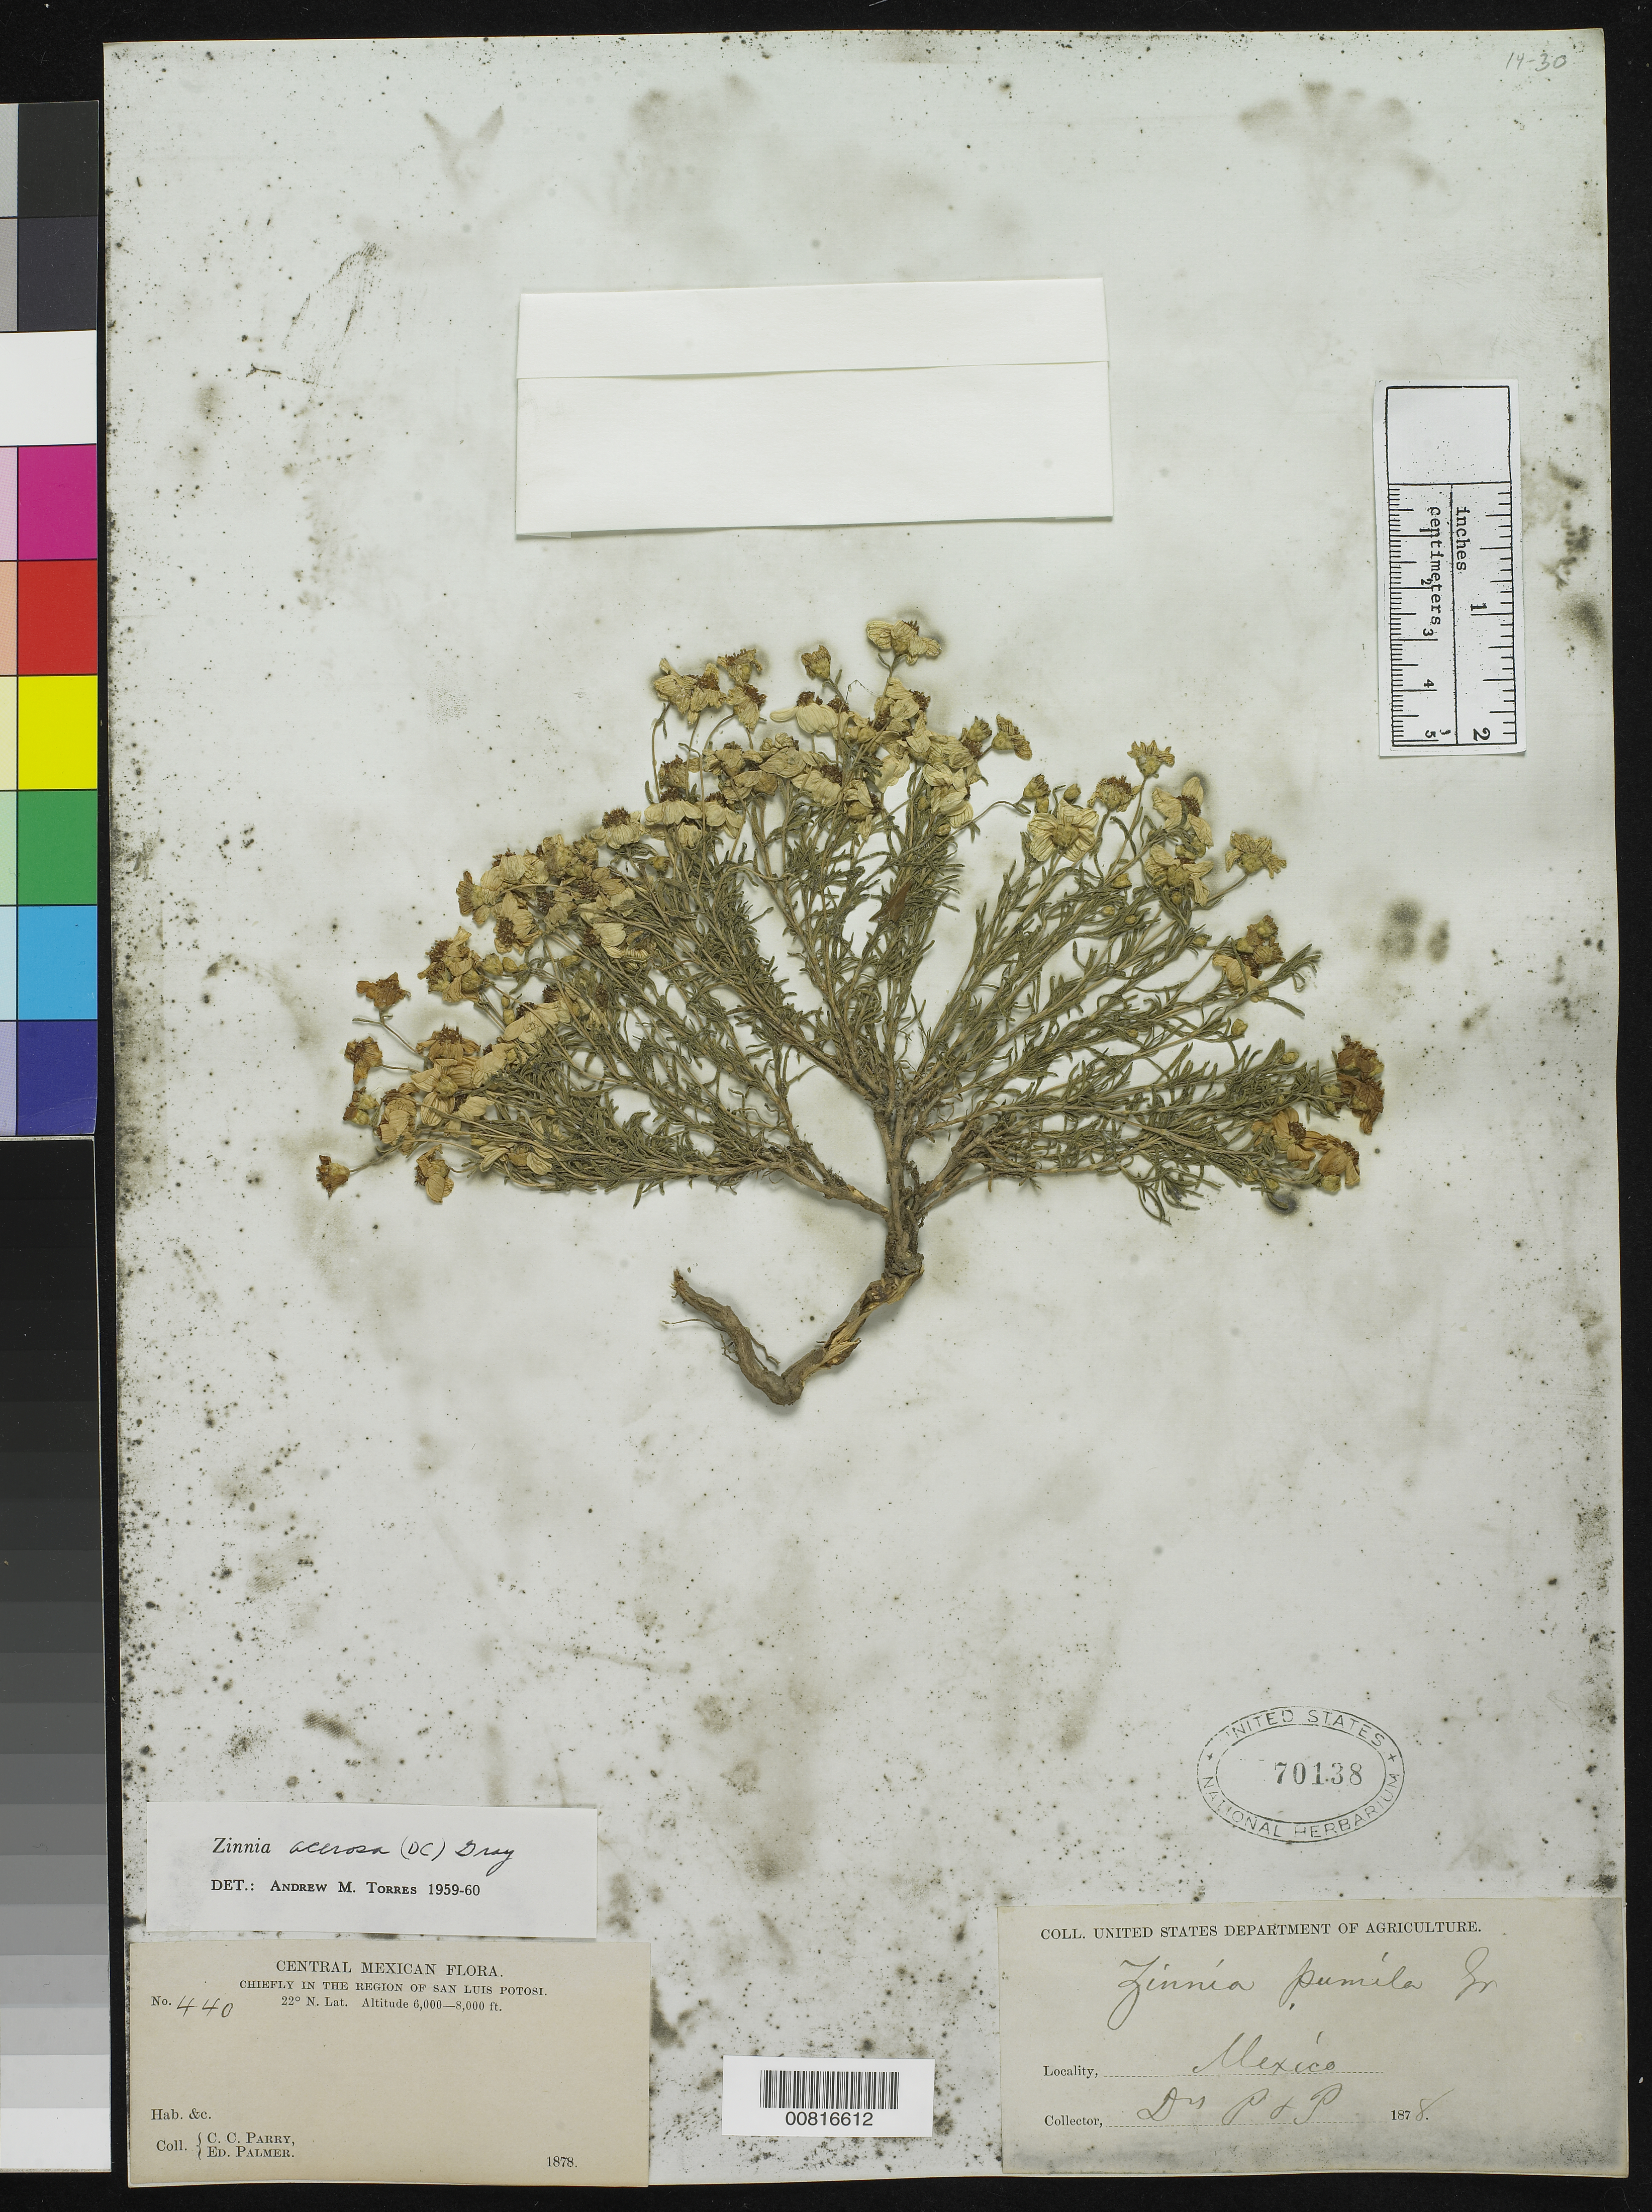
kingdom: Plantae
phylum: Tracheophyta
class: Magnoliopsida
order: Asterales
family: Asteraceae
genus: Zinnia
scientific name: Zinnia acerosa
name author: (DC.) A. Gray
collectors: C. C. Parry & E. Palmer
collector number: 440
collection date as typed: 1878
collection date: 1878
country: Mexico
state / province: San Luis Potosí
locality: Chiefly in the region of San Luis Potosí.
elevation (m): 1829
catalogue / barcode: US 70138